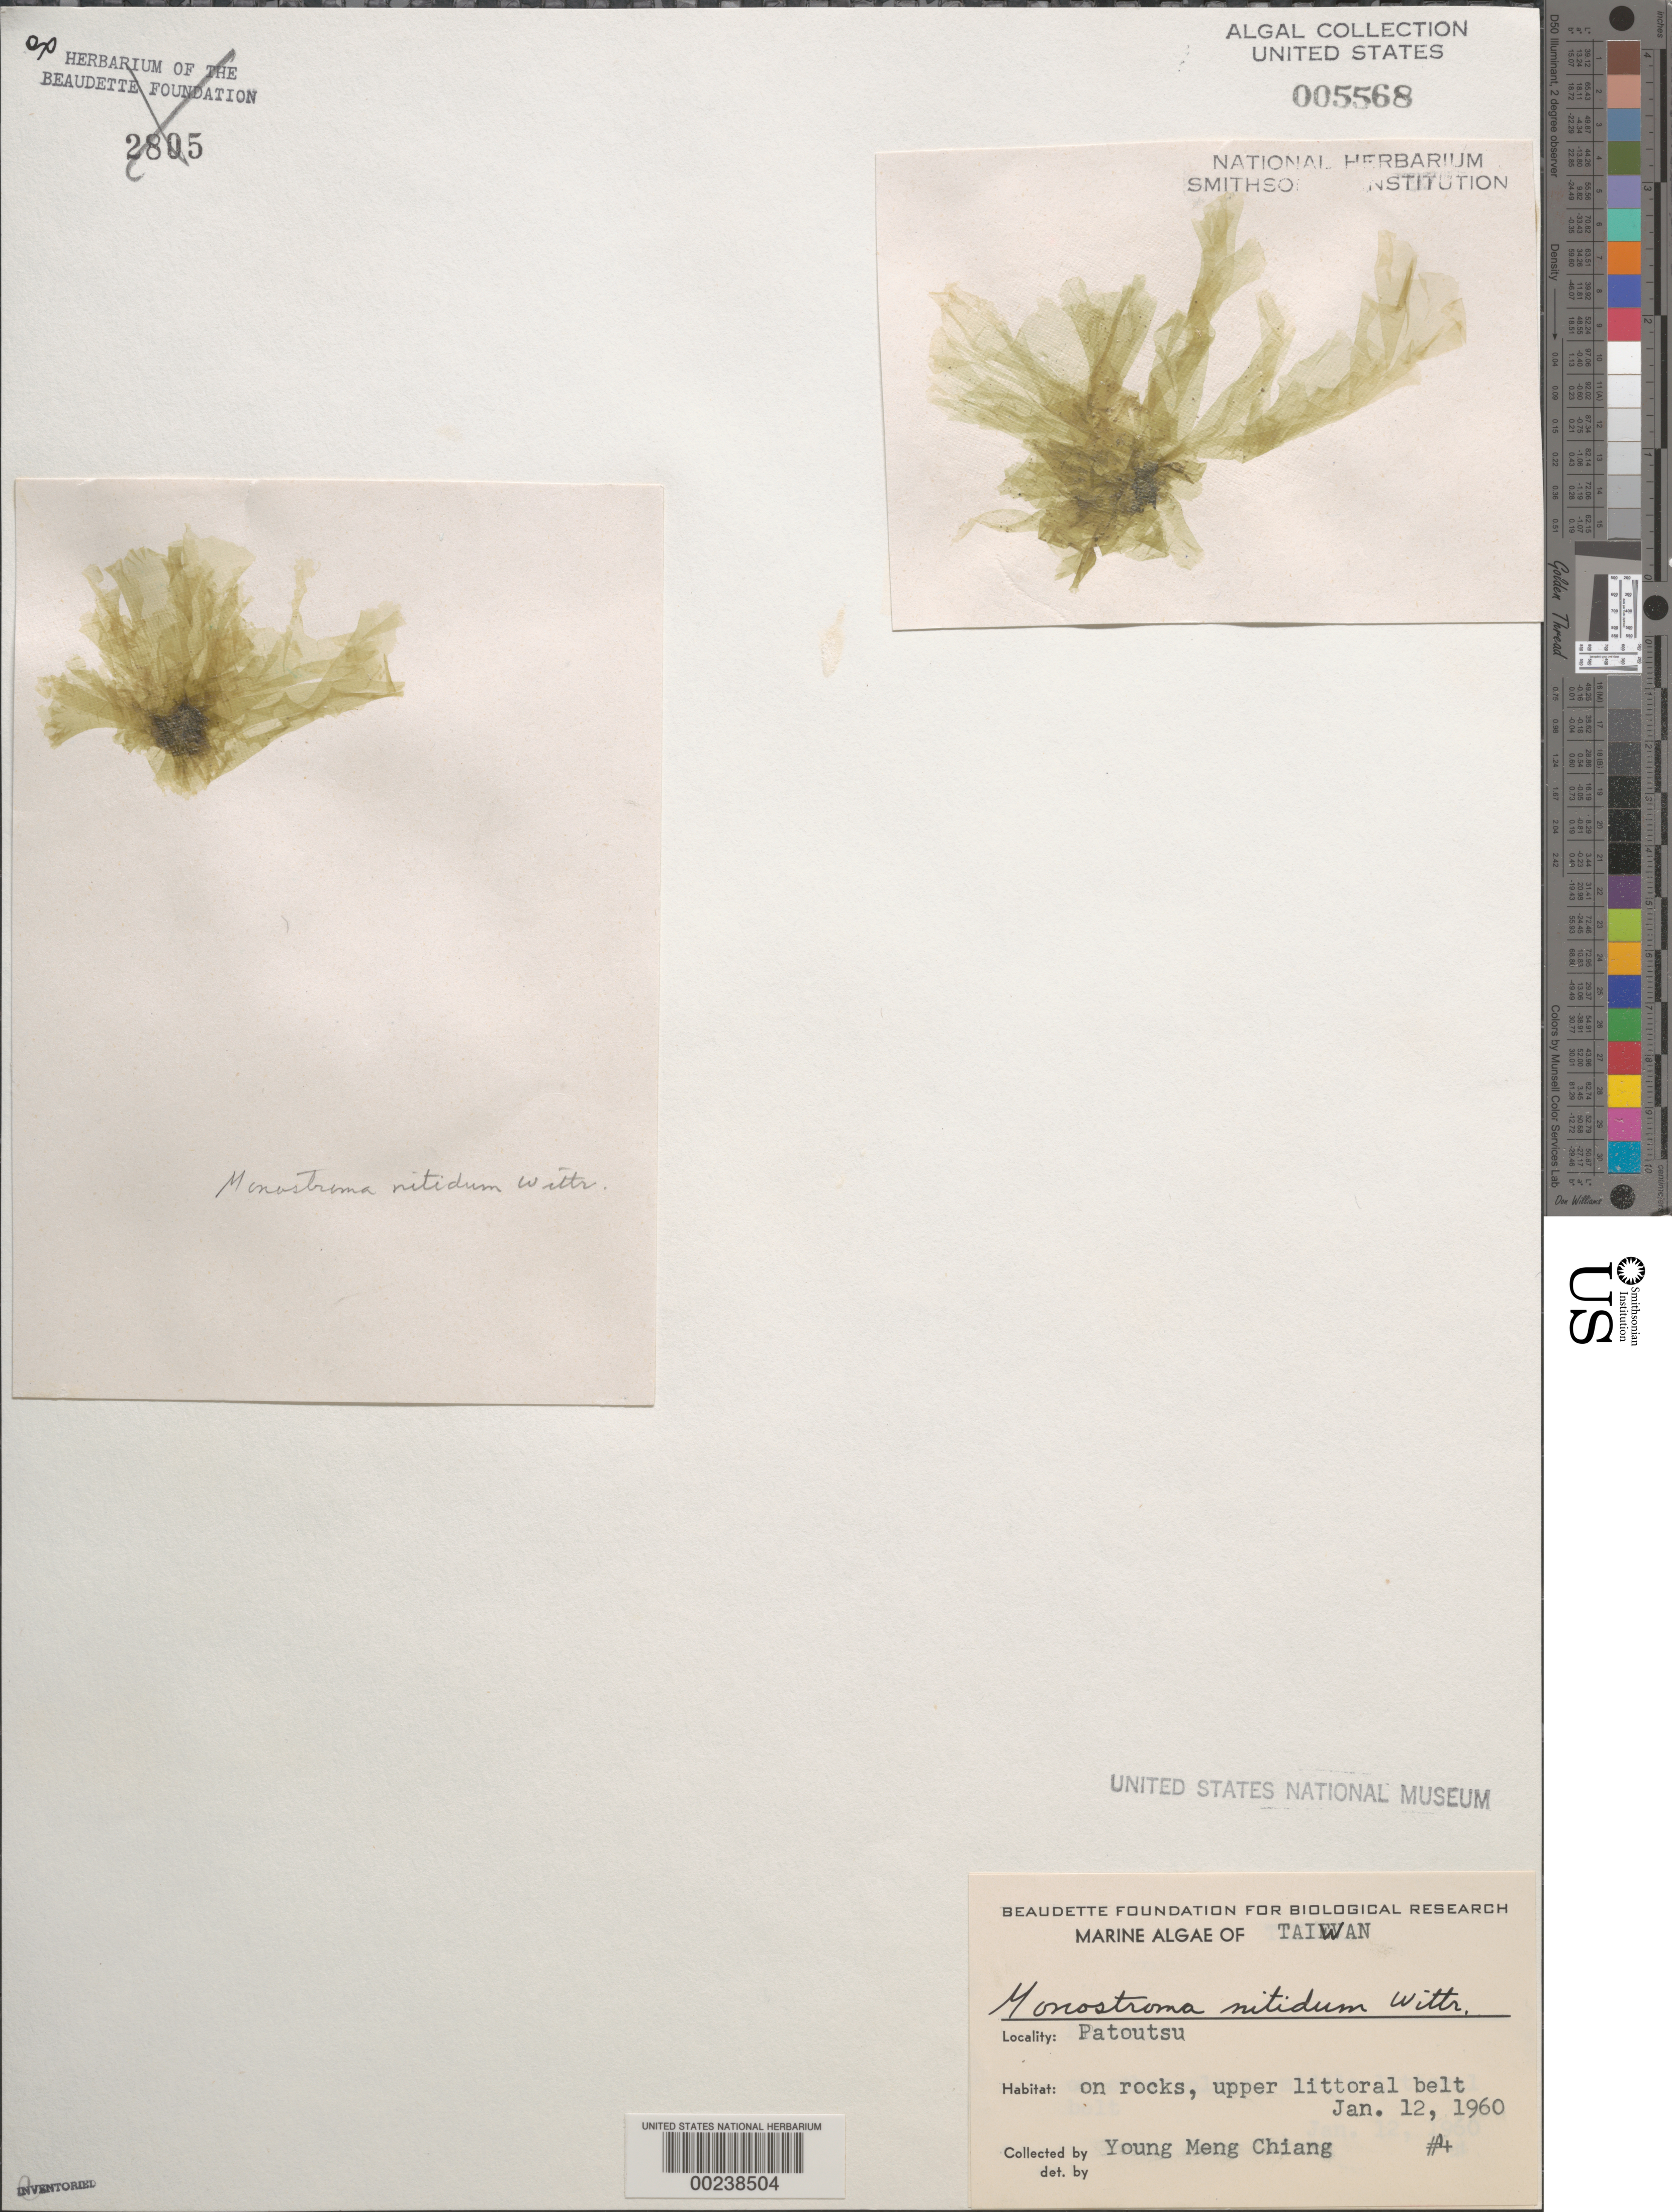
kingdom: Plantae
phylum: Chlorophyta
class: Ulvophyceae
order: Ulvales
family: Monostromataceae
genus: Monostroma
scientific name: Monostroma nitidum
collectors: Y. Chiang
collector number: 4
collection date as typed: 12 Jan 1960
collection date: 1960-01-12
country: Taiwan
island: Taiwan [Formosa]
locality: Patoutsu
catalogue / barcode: US 5568